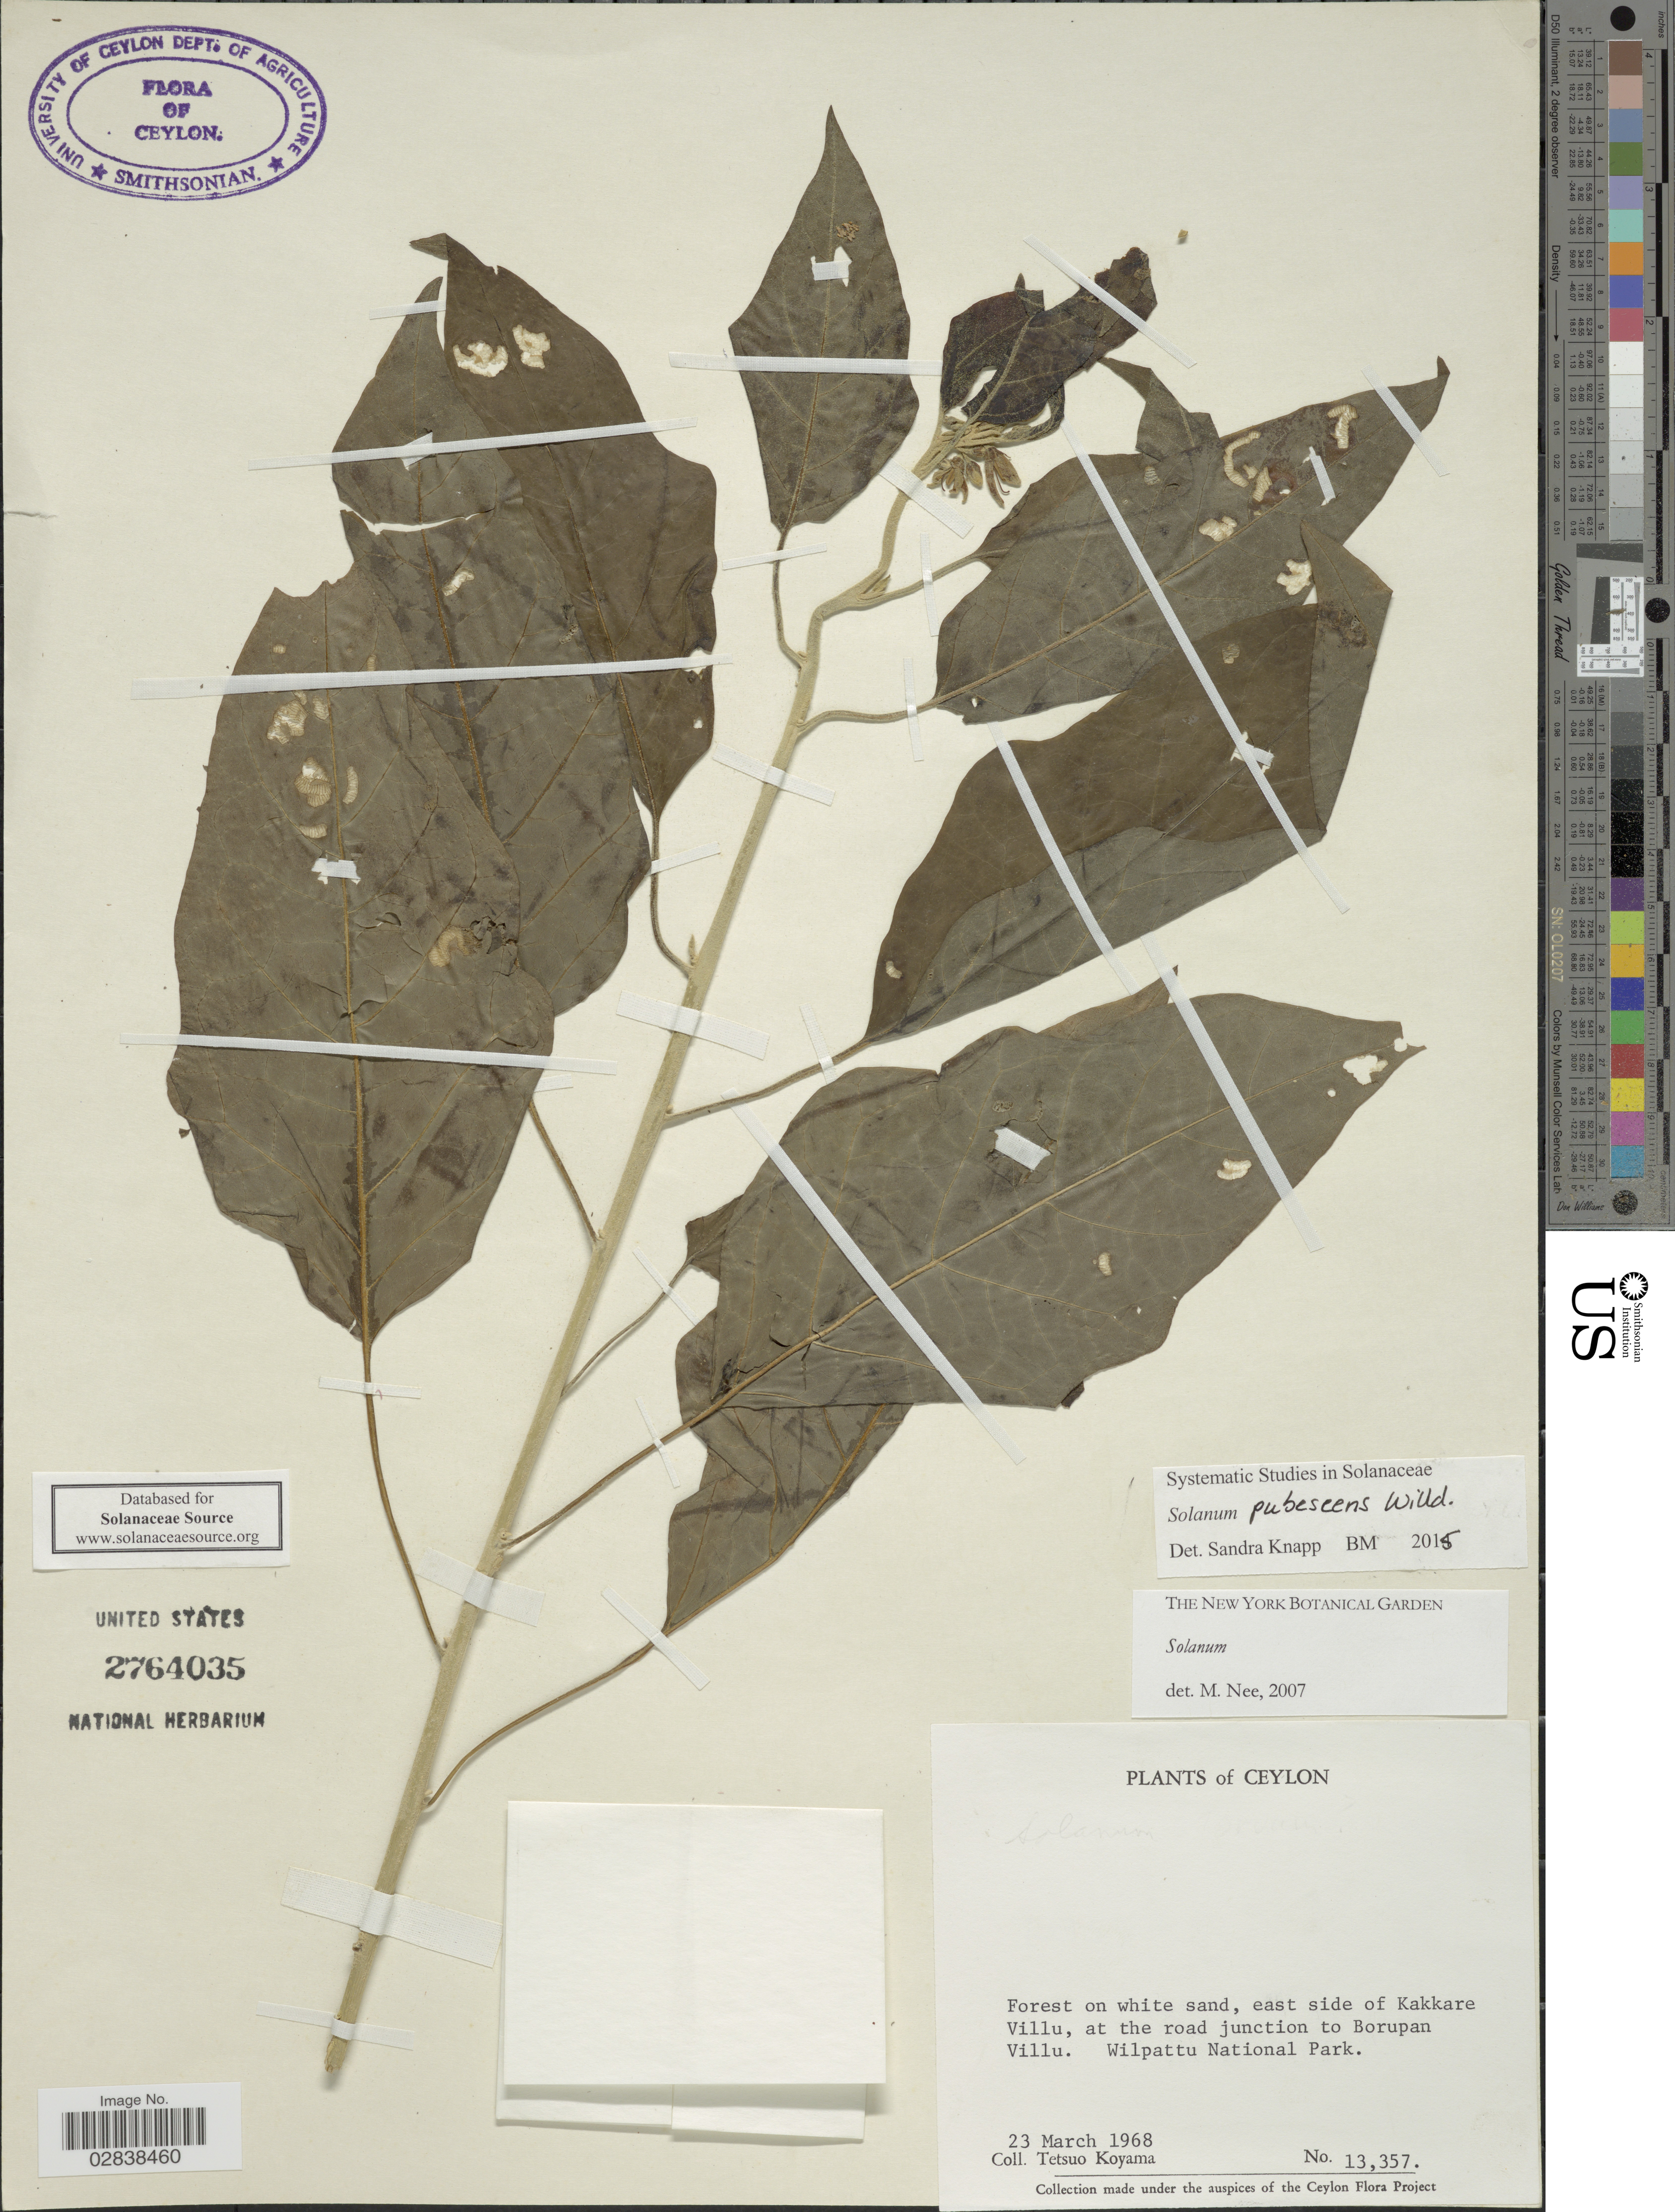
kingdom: Plantae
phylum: Tracheophyta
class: Magnoliopsida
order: Solanales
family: Solanaceae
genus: Solanum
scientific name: Solanum somalense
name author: Franch.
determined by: Knapp, S. D.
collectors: T. Koyama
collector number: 13357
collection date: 1968-03-23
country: Sri Lanka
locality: Forest on white sand, east side of Kakkare Villu, at the road junction to Borupan Villu, Wilpattu National Park.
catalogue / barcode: US 2764035